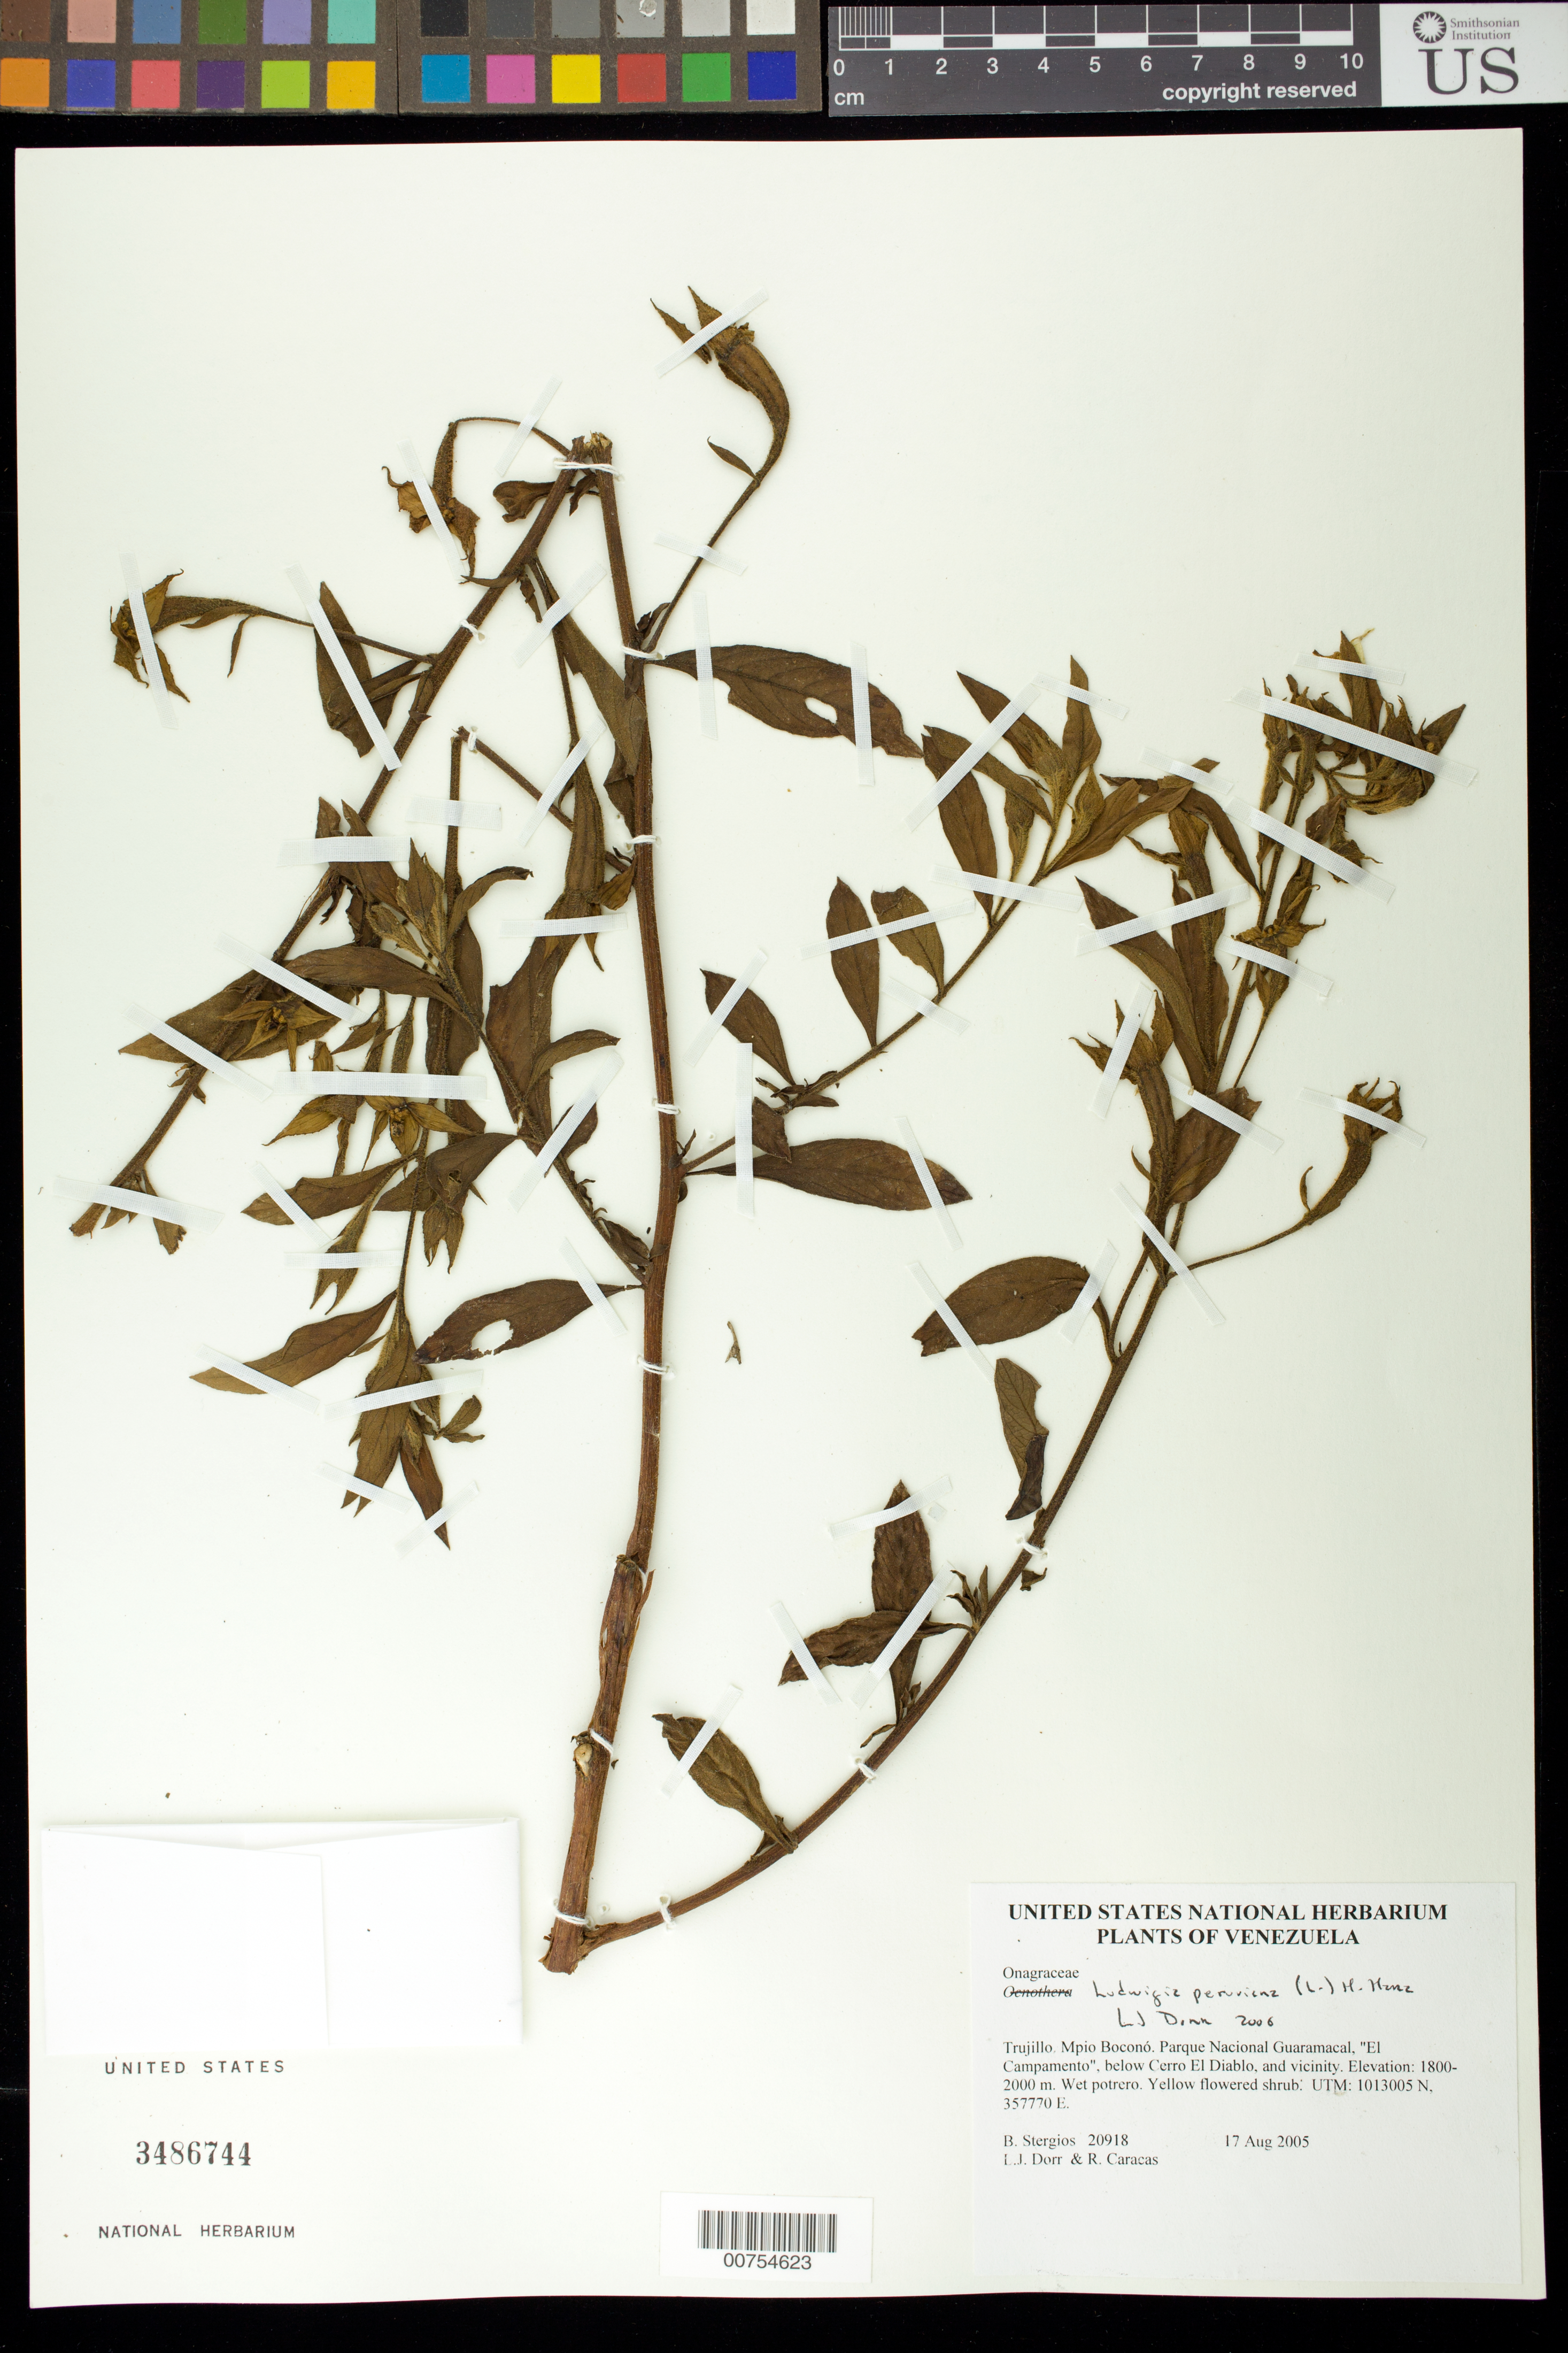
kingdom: Plantae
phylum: Tracheophyta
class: Magnoliopsida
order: Myrtales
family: Onagraceae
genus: Ludwigia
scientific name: Ludwigia peruviana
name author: (L.) H. Hara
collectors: B. G. Stergios, L. J. Dorr & R. Caracas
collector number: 20918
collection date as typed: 17 Aug 2005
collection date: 2005-08-17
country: Venezuela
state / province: Trujillo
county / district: Boconó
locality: Parque Nacional Guaramacal, "El Campamento", below Cerro El Diablo, and vicinity.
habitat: Wet potrero.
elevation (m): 1800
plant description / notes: MO, PORT, US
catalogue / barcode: US 3486744